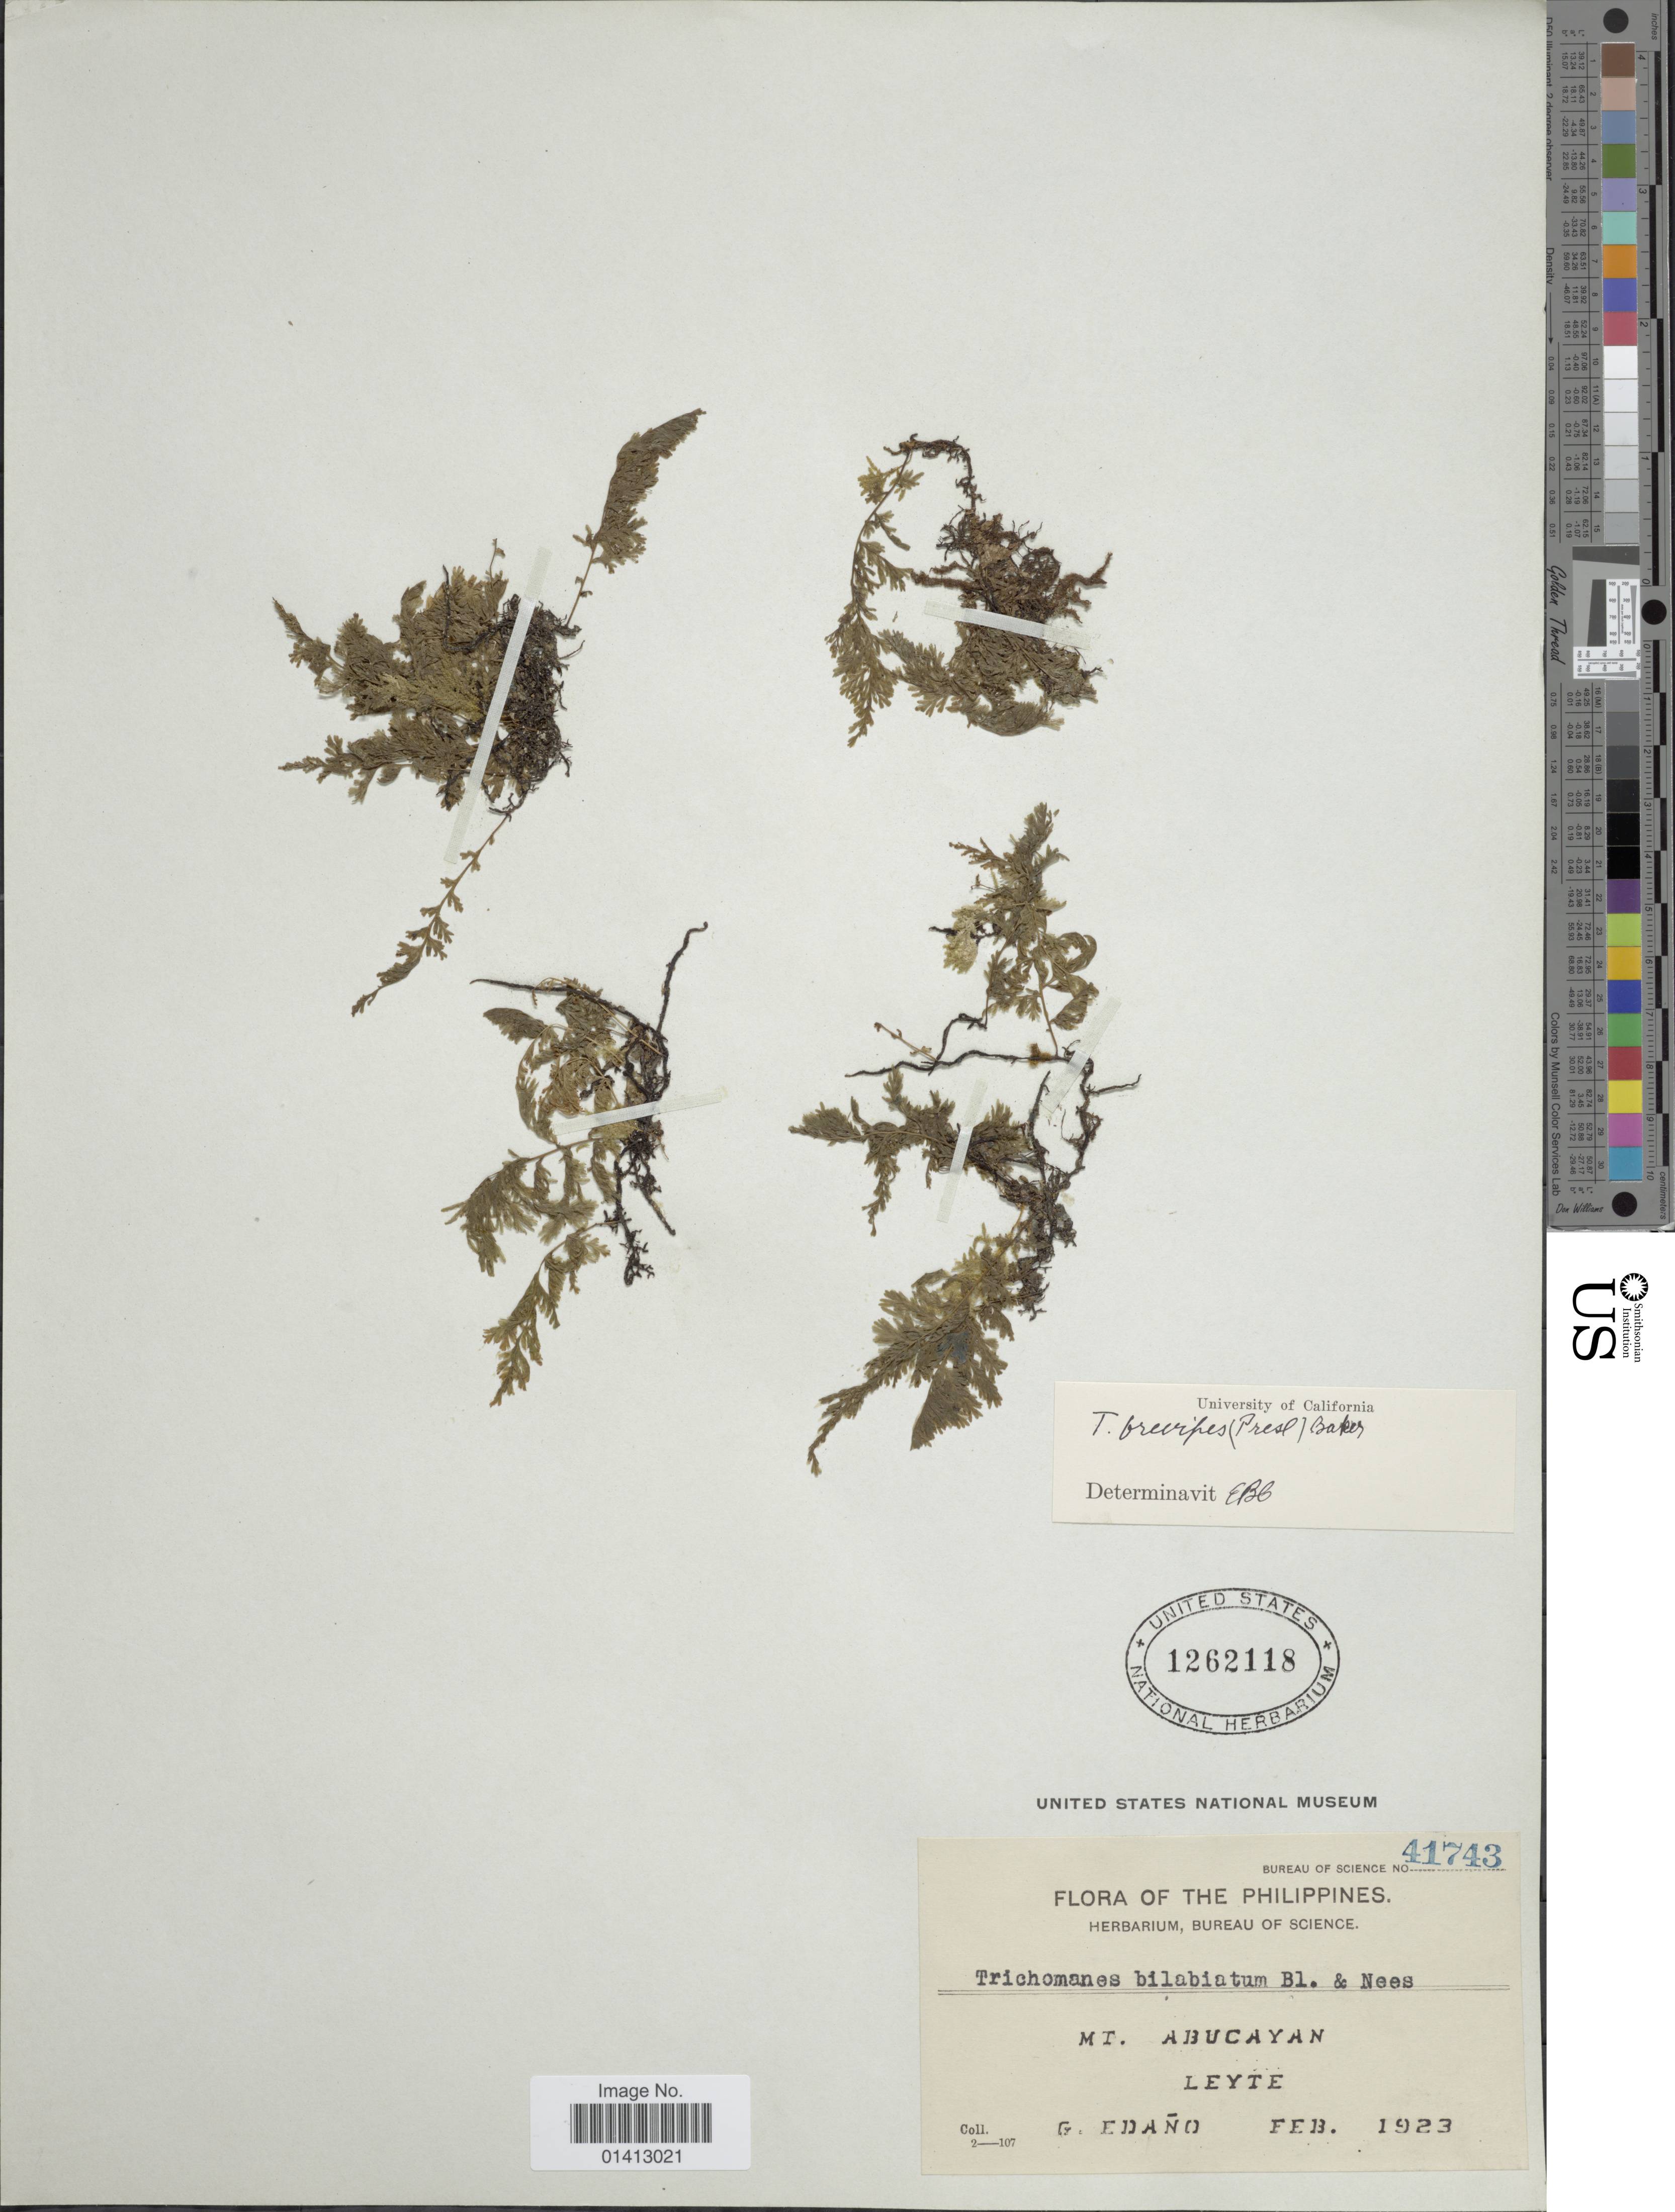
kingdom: Plantae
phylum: Tracheophyta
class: Polypodiopsida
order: Hymenophyllales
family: Hymenophyllaceae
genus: Crepidomanes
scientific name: Crepidomanes brevipes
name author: (C. Presl) Copel.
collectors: G. Edaño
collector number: Bureau of Science 41743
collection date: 1923-02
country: Philippines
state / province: Eastern Visayas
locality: Mt Abucayan, Leyte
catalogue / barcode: US 1262118